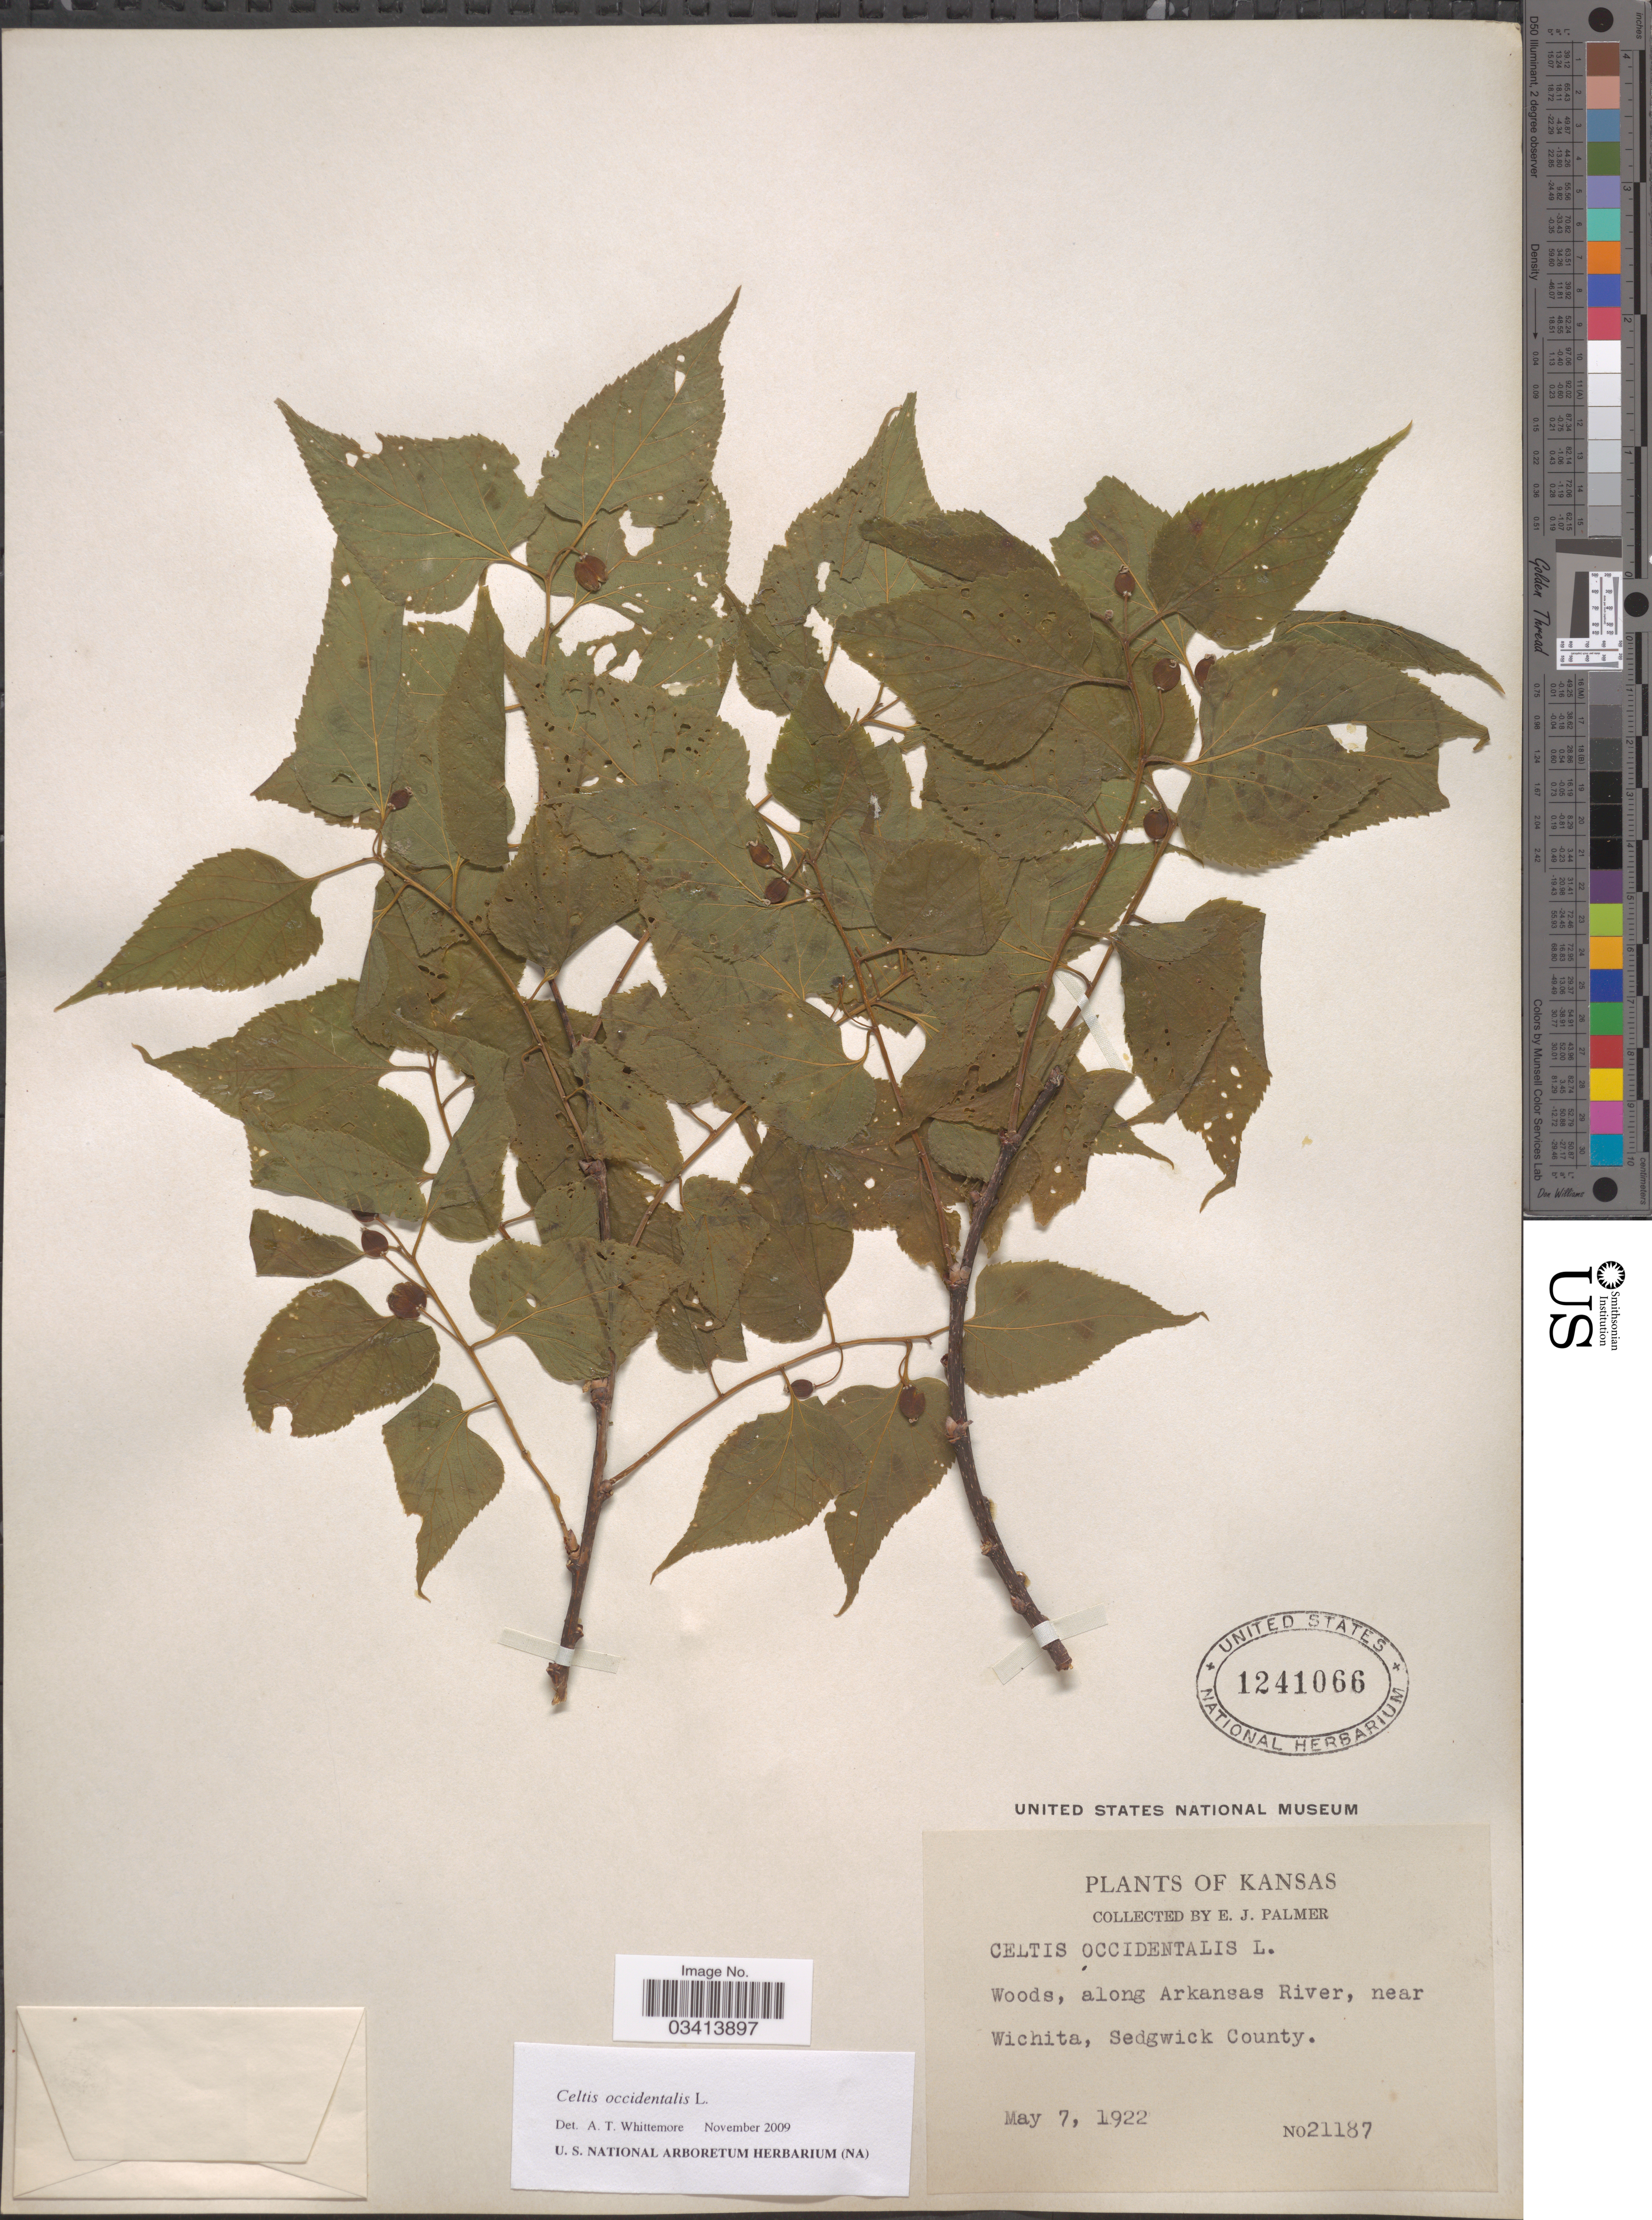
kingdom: Plantae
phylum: Tracheophyta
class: Magnoliopsida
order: Rosales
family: Cannabaceae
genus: Celtis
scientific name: Celtis occidentalis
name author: L.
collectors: E. J. Palmer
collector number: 21187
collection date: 1922-05-07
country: United States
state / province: Kansas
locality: Along Arkansas River, near Wichita, Segdwick County.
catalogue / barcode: US 1241066